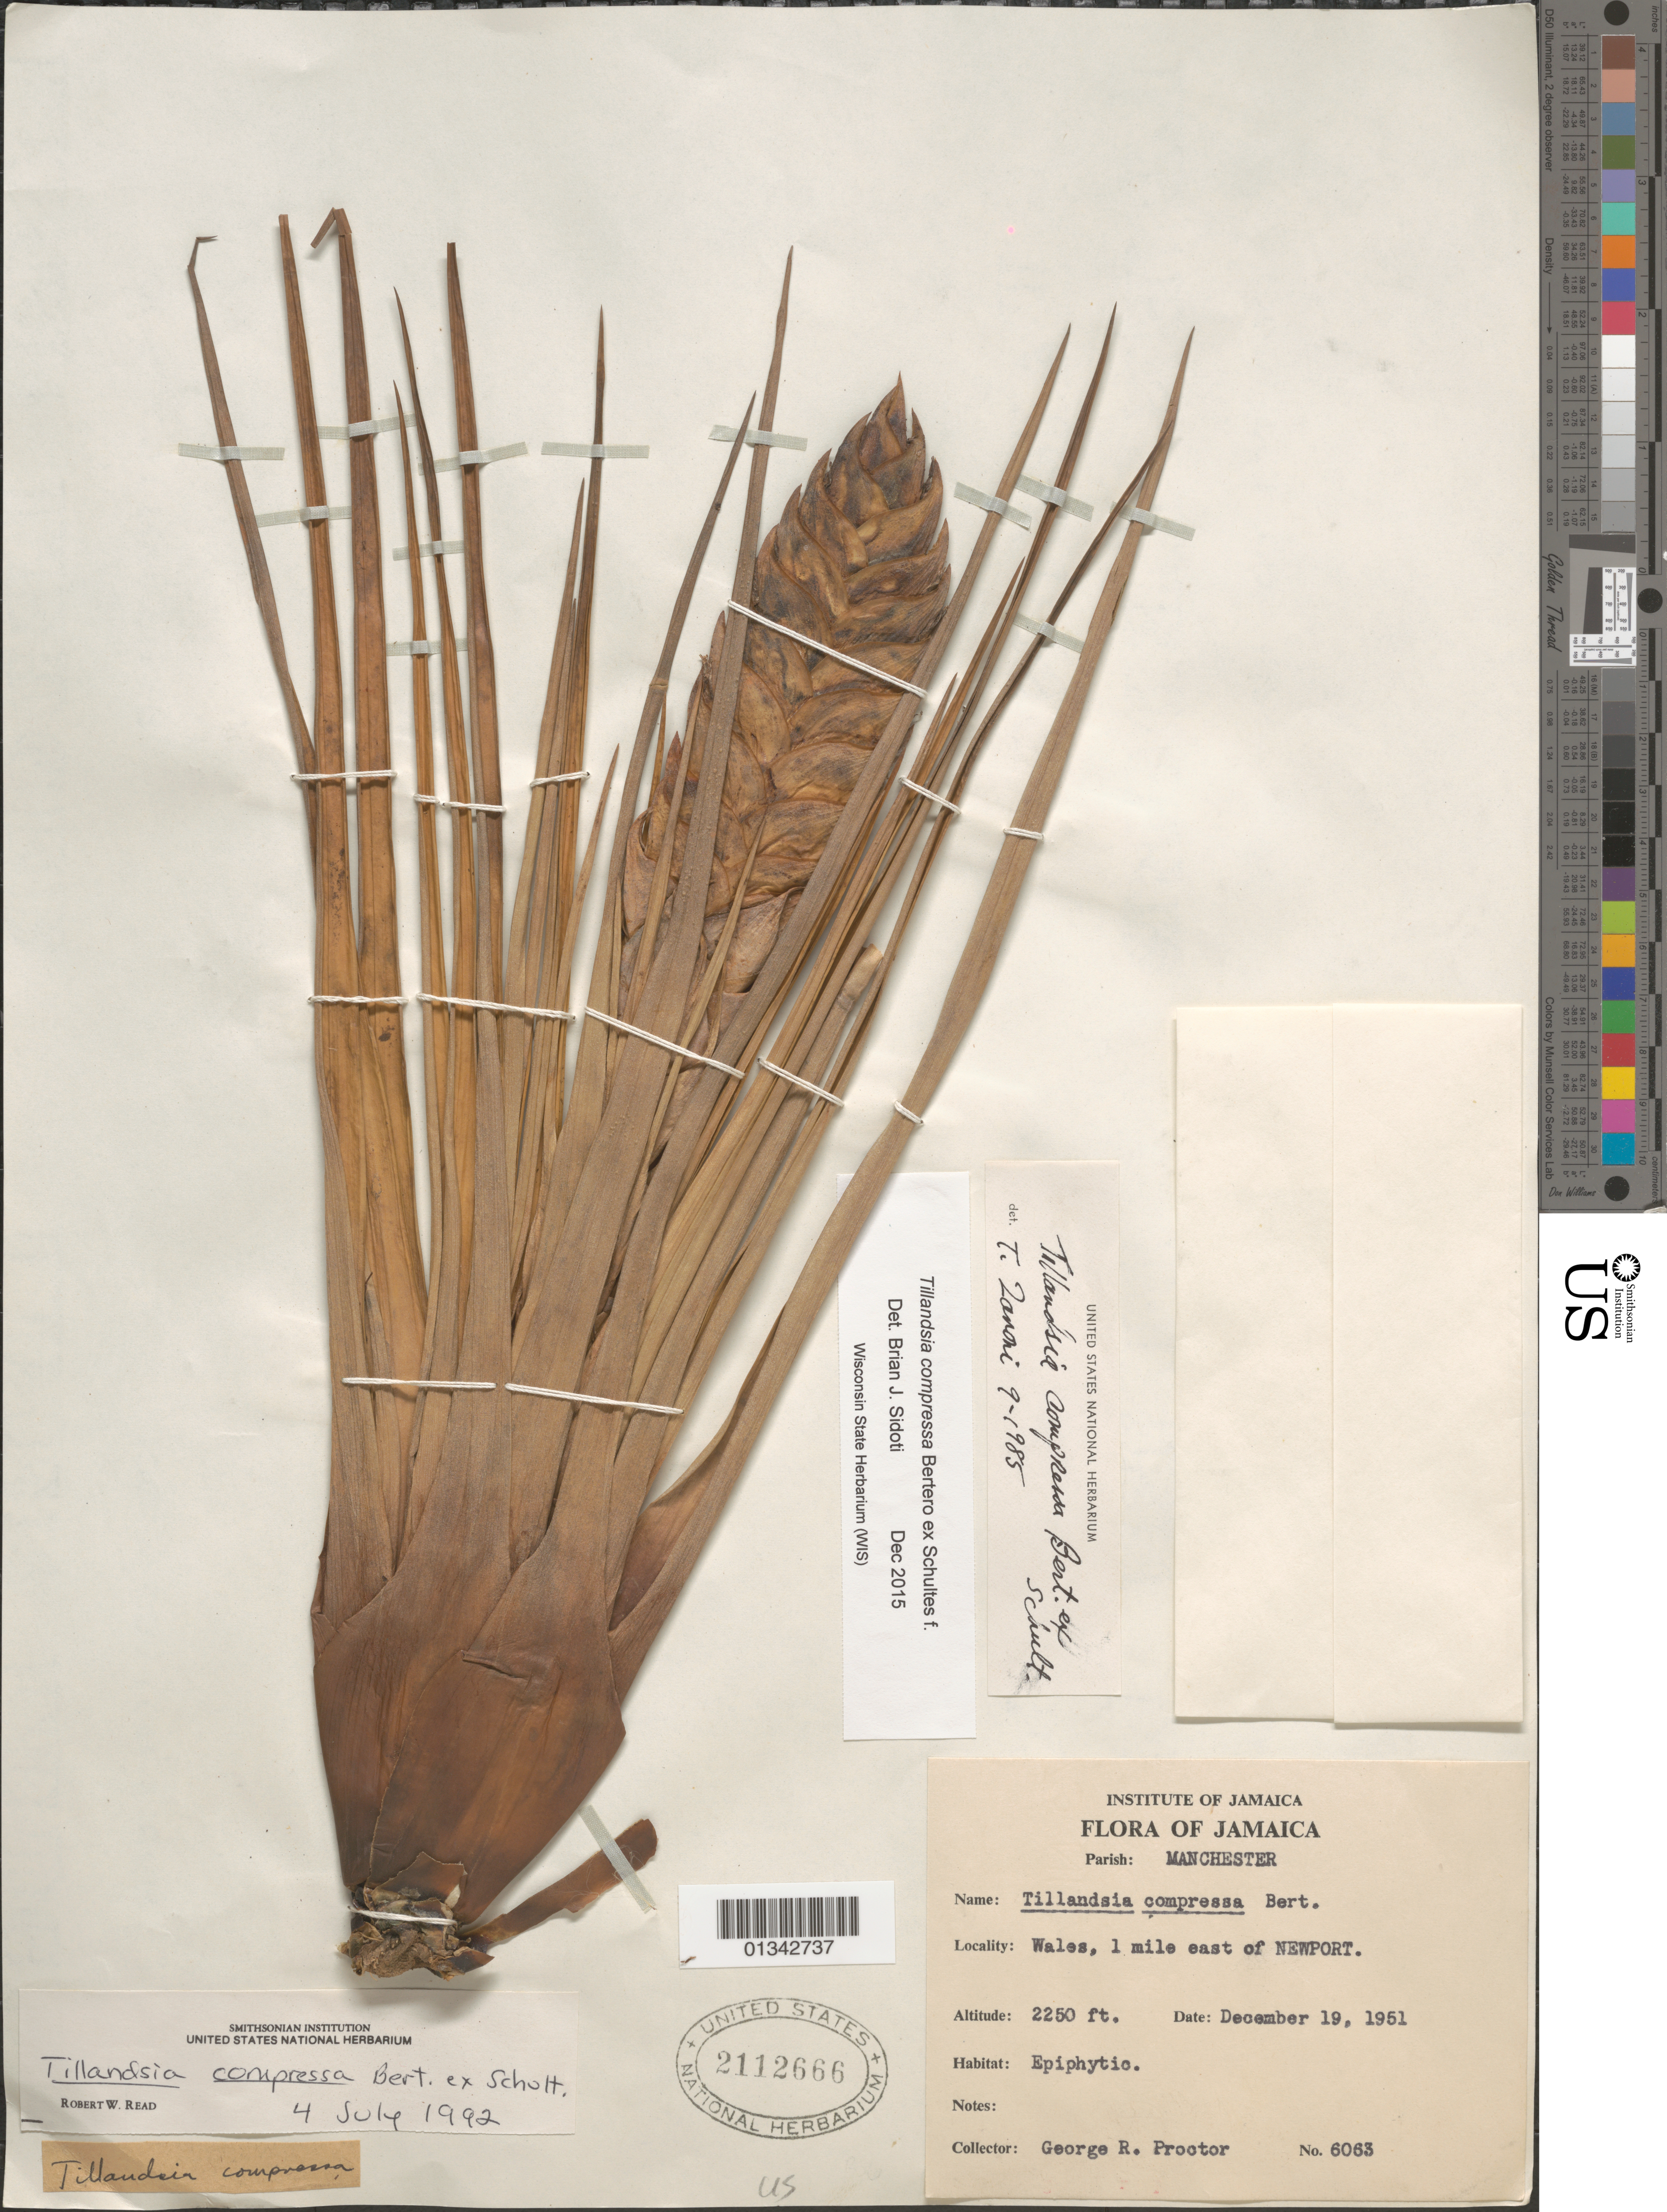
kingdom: Plantae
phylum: Tracheophyta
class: Liliopsida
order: Poales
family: Bromeliaceae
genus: Tillandsia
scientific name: Tillandsia compressa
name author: Bertero ex Schult. & Schult. f.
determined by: Sidoti, B. J.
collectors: G. R. Proctor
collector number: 6063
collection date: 1961-12-19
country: Jamaica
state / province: Manchester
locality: Wales, 1 mile E of Newport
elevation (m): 686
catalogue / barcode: US 2112666